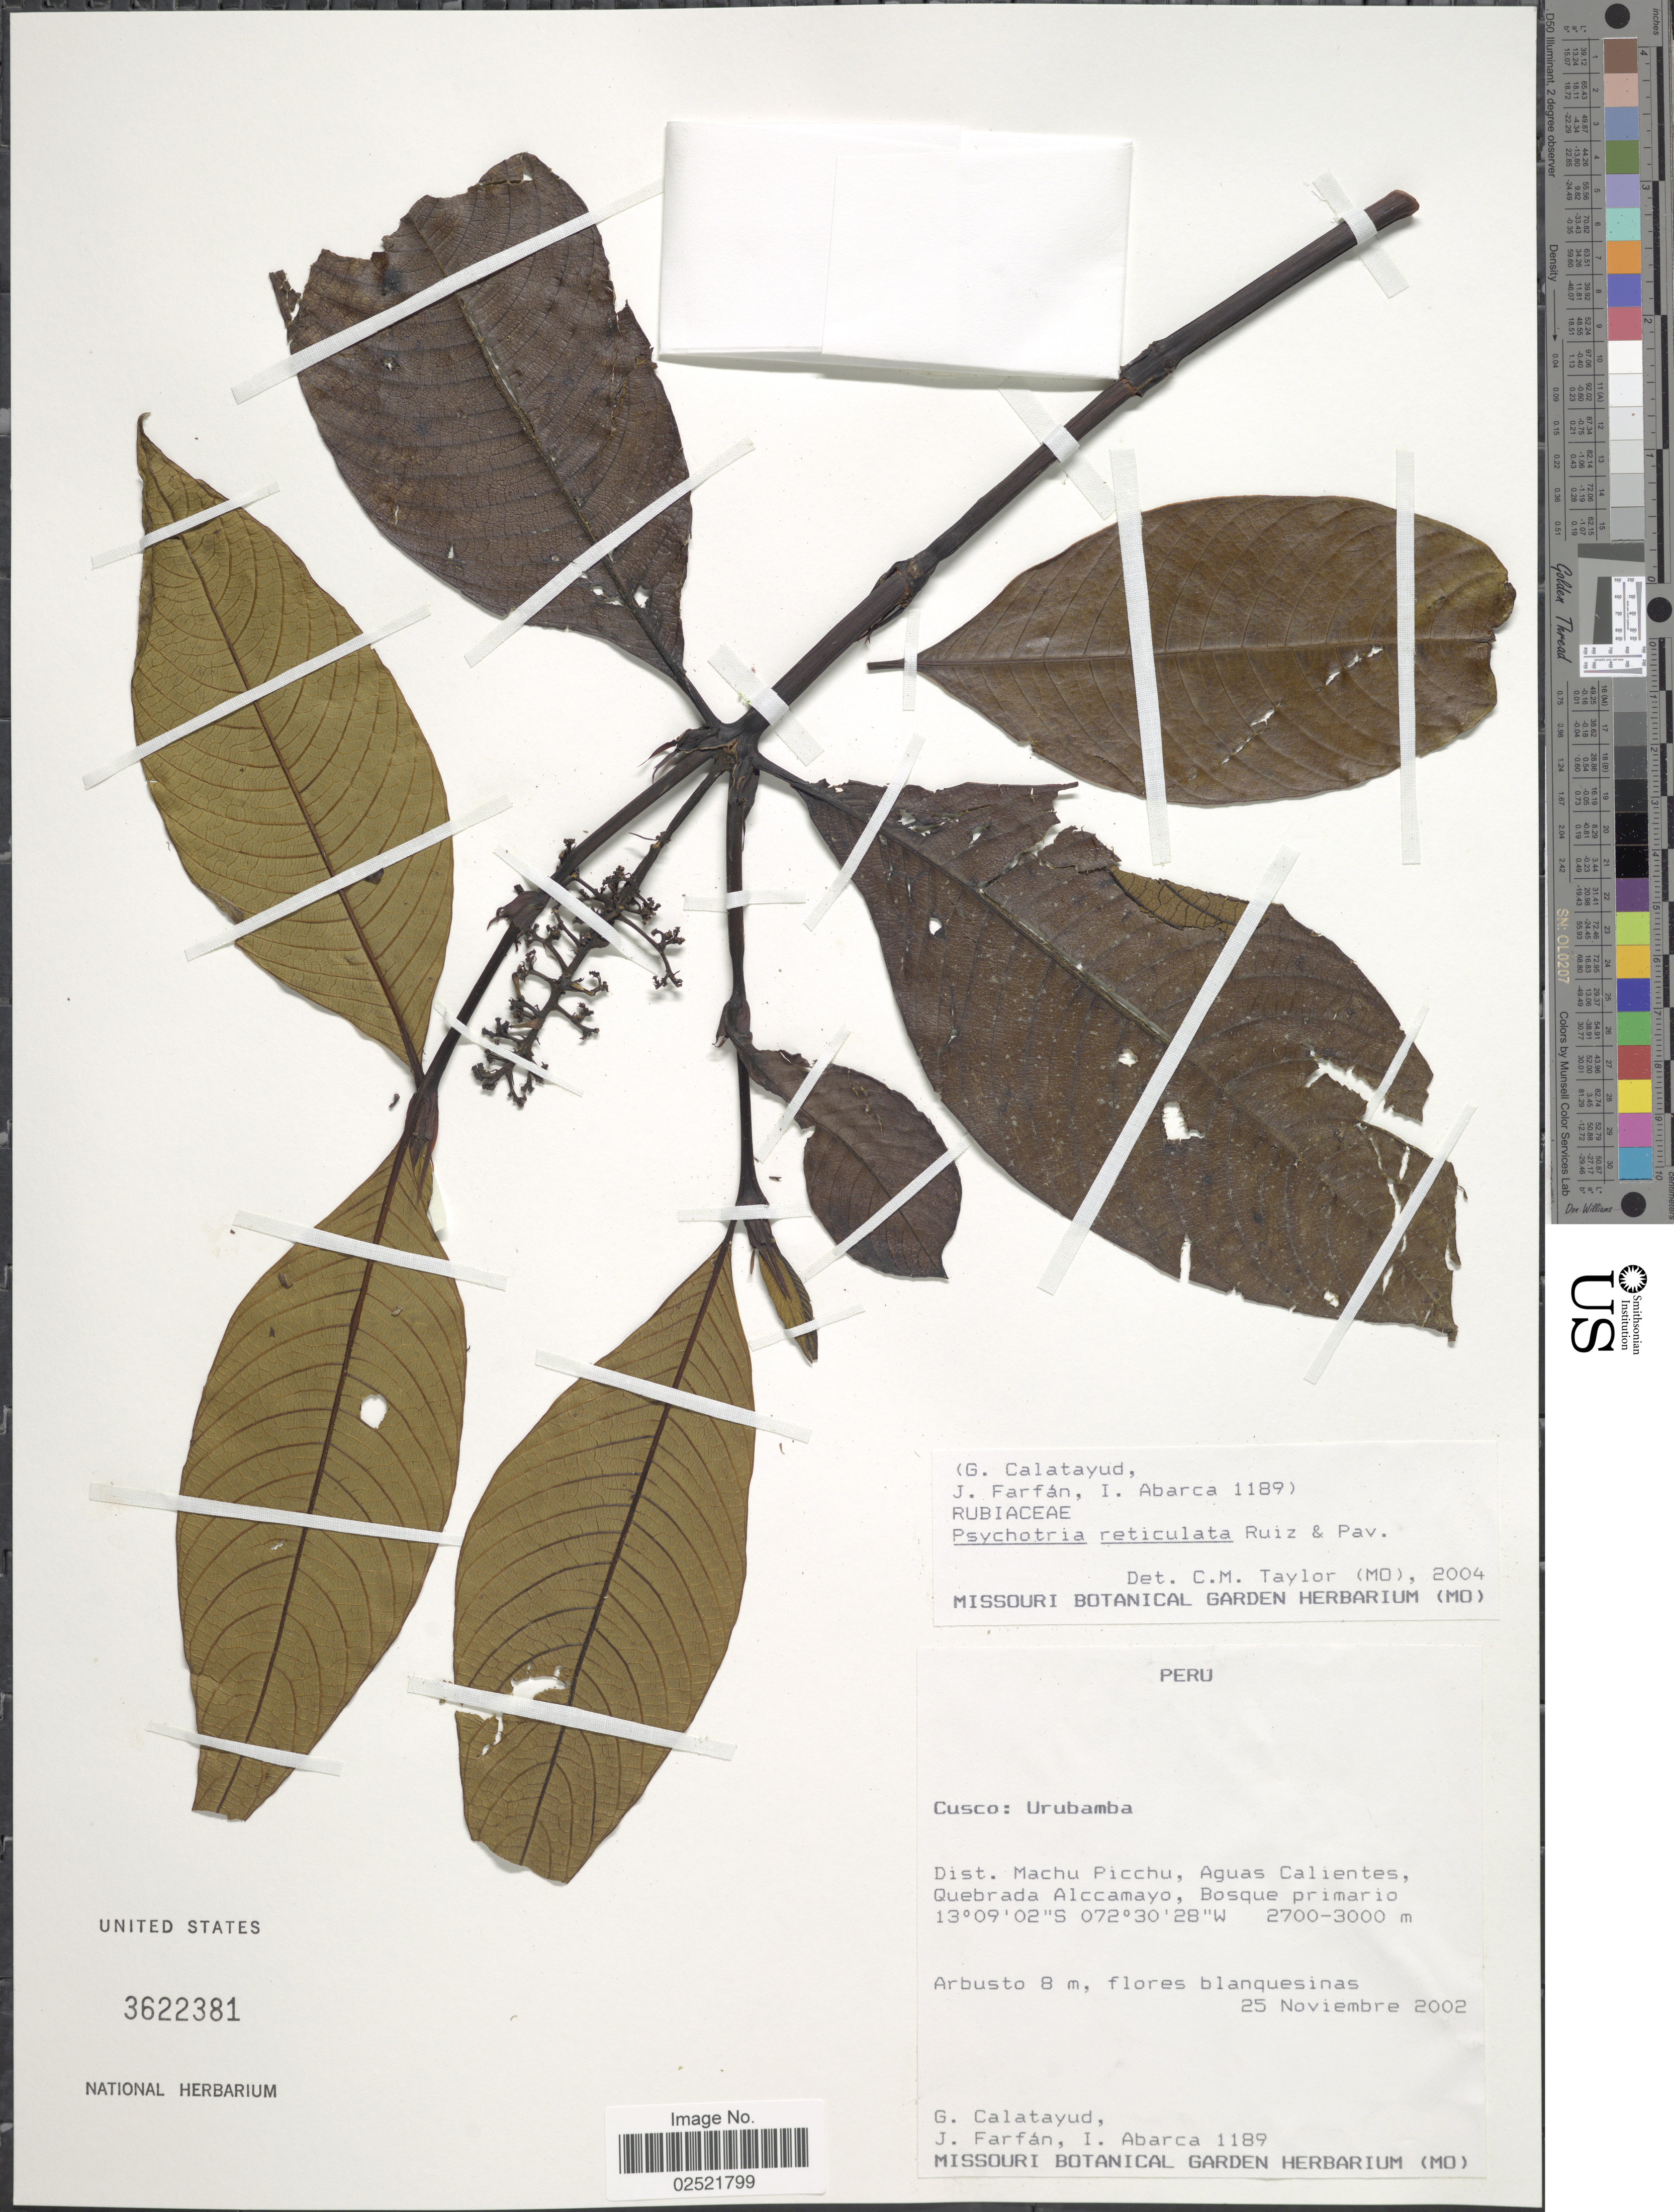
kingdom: Plantae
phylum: Tracheophyta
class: Magnoliopsida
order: Gentianales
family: Rubiaceae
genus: Psychotria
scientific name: Psychotria reticulata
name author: Ruiz & Pav.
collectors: G. Calatayud, J. Farfán & I. Abarca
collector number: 1189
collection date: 2002-11-25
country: Peru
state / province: Cusco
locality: Urubamba, Dist. Machu Picchu, Aguas Calientes, Quebrada Alccamayo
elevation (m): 2700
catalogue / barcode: US 3622381